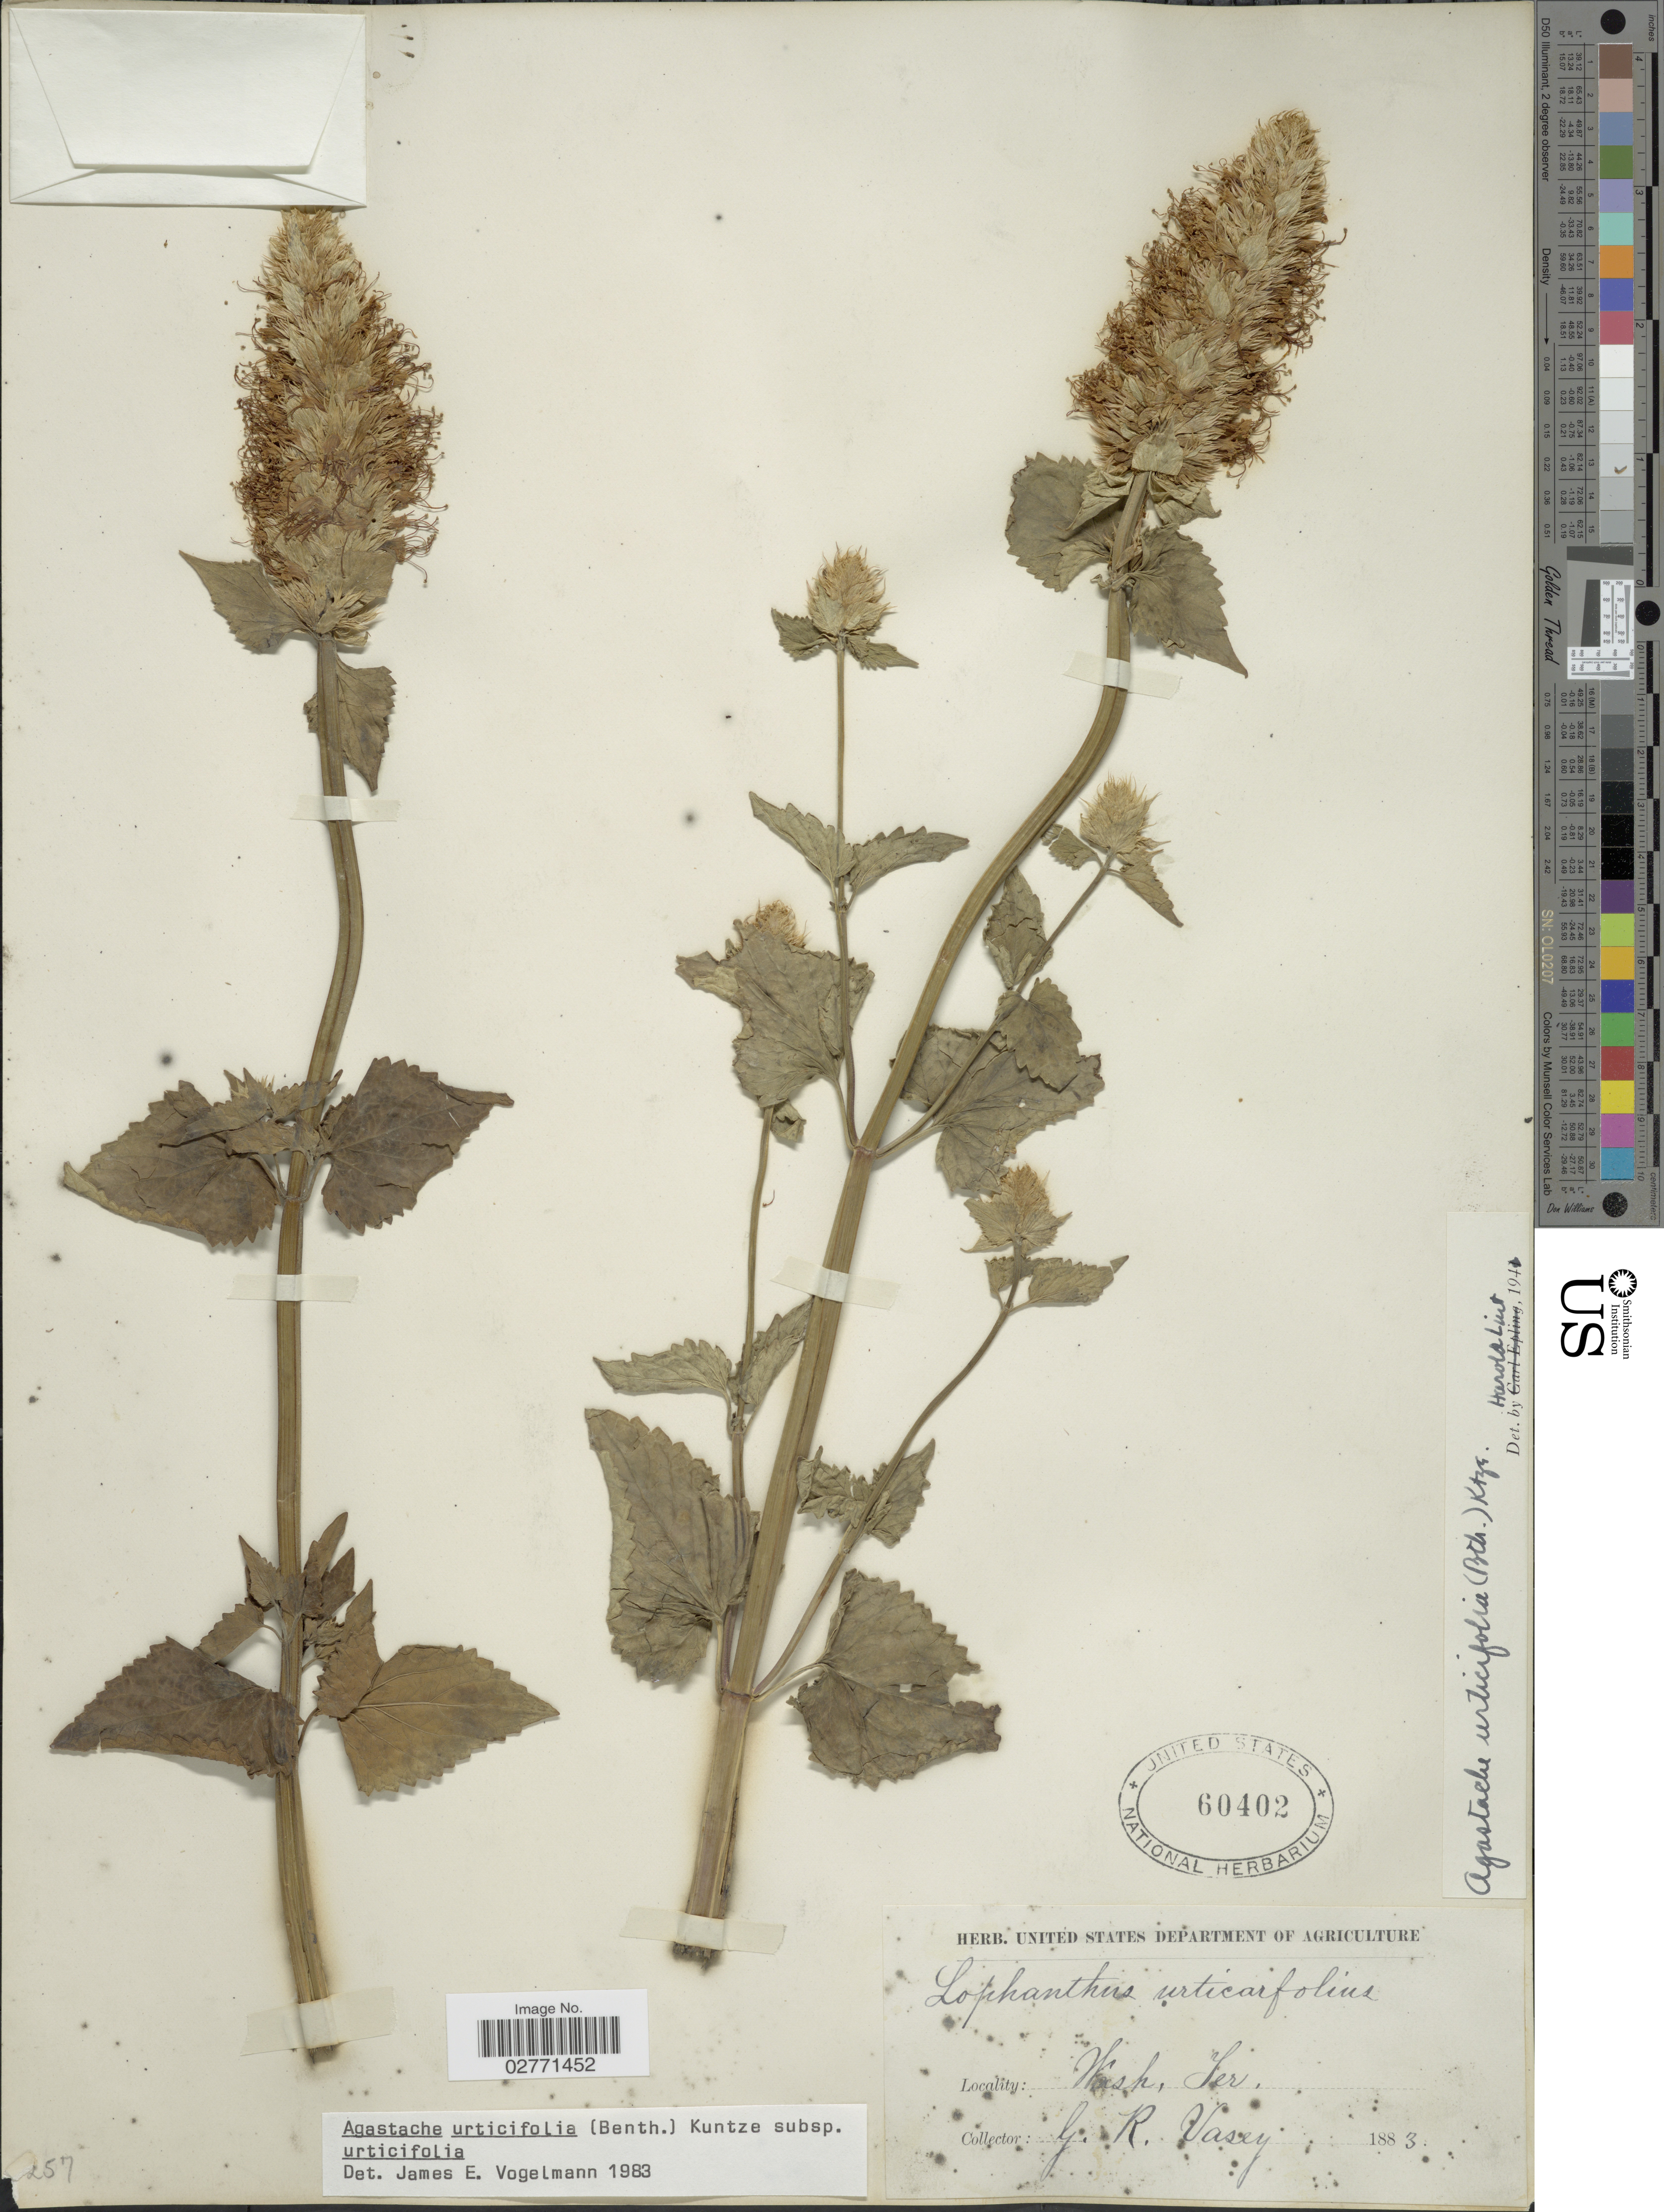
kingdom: Plantae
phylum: Tracheophyta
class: Magnoliopsida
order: Lamiales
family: Lamiaceae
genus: Agastache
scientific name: Agastache urticifolia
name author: (Benth.) Kuntze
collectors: G. R. Vasey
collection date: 1883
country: United States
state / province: Washington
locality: Wash. Ter.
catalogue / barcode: US 60402